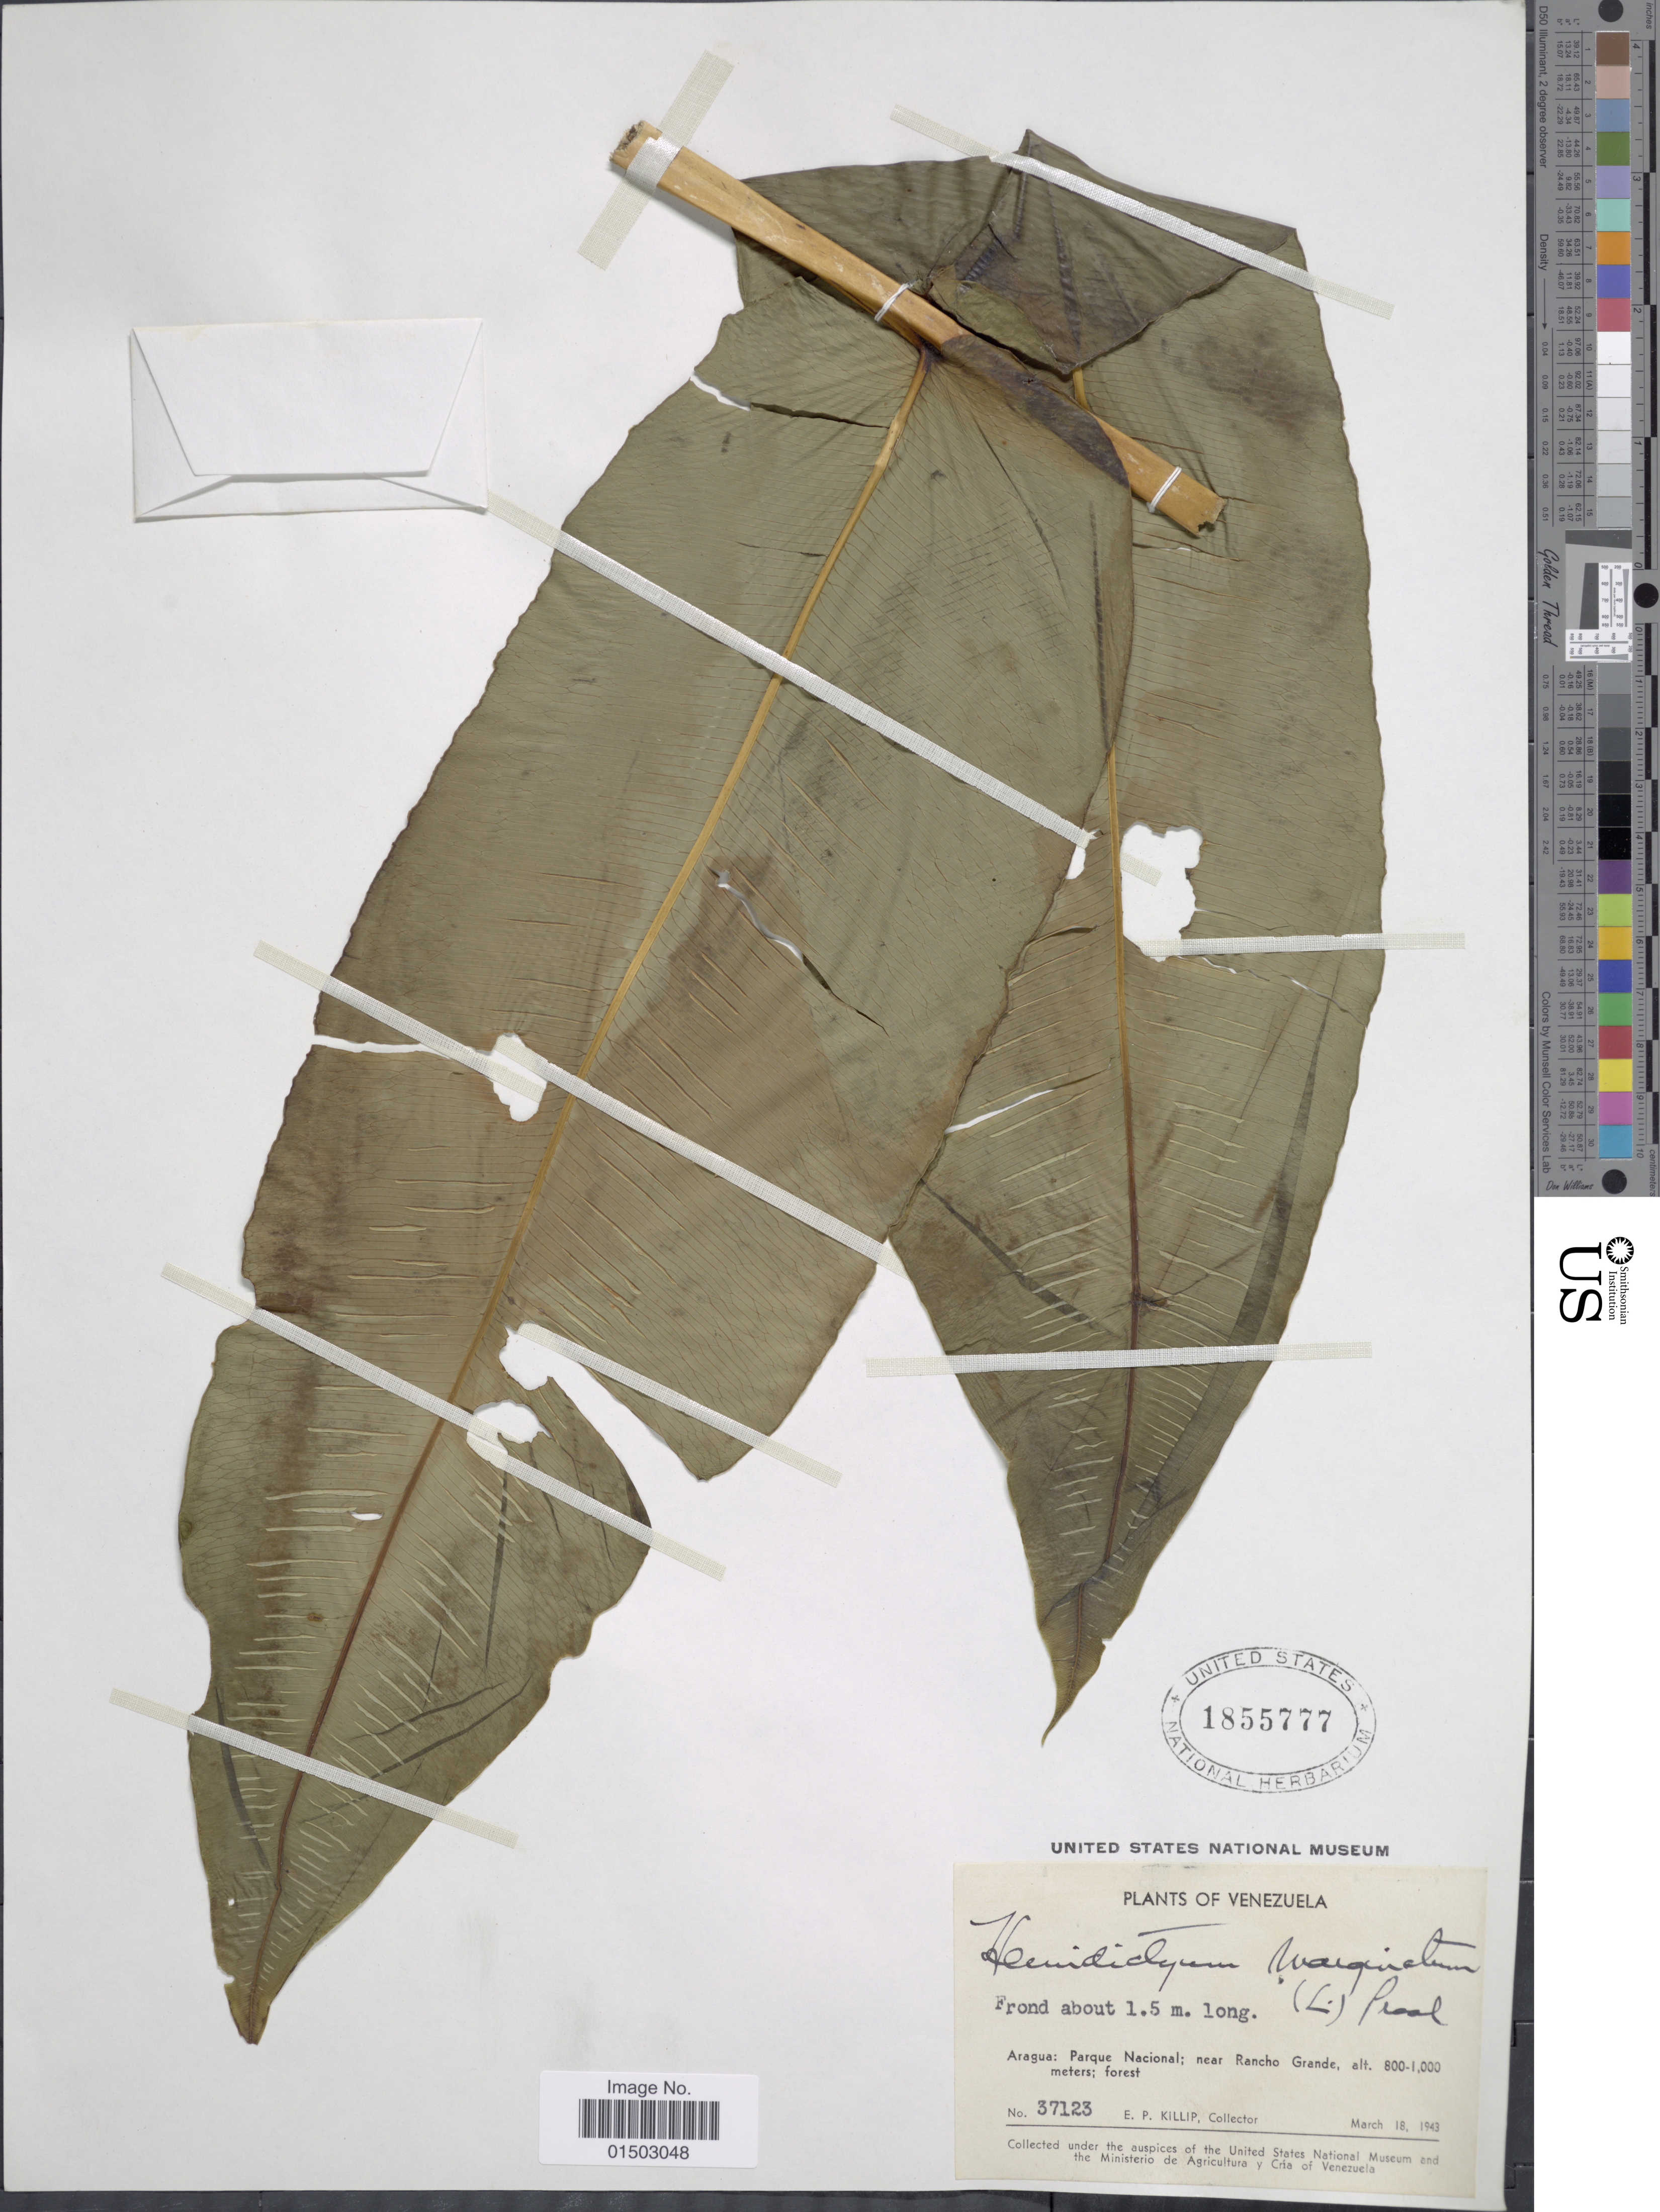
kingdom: Plantae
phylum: Tracheophyta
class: Polypodiopsida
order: Polypodiales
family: Hemidictyaceae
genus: Hemidictyum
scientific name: Hemidictyum marginatum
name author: (L.) C. Presl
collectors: E. P. Killip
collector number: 37123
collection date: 1943-03-18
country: Venezuela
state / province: Aragua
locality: Parque Nacional; near Rancho Grande, forest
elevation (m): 800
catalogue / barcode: US 1855777